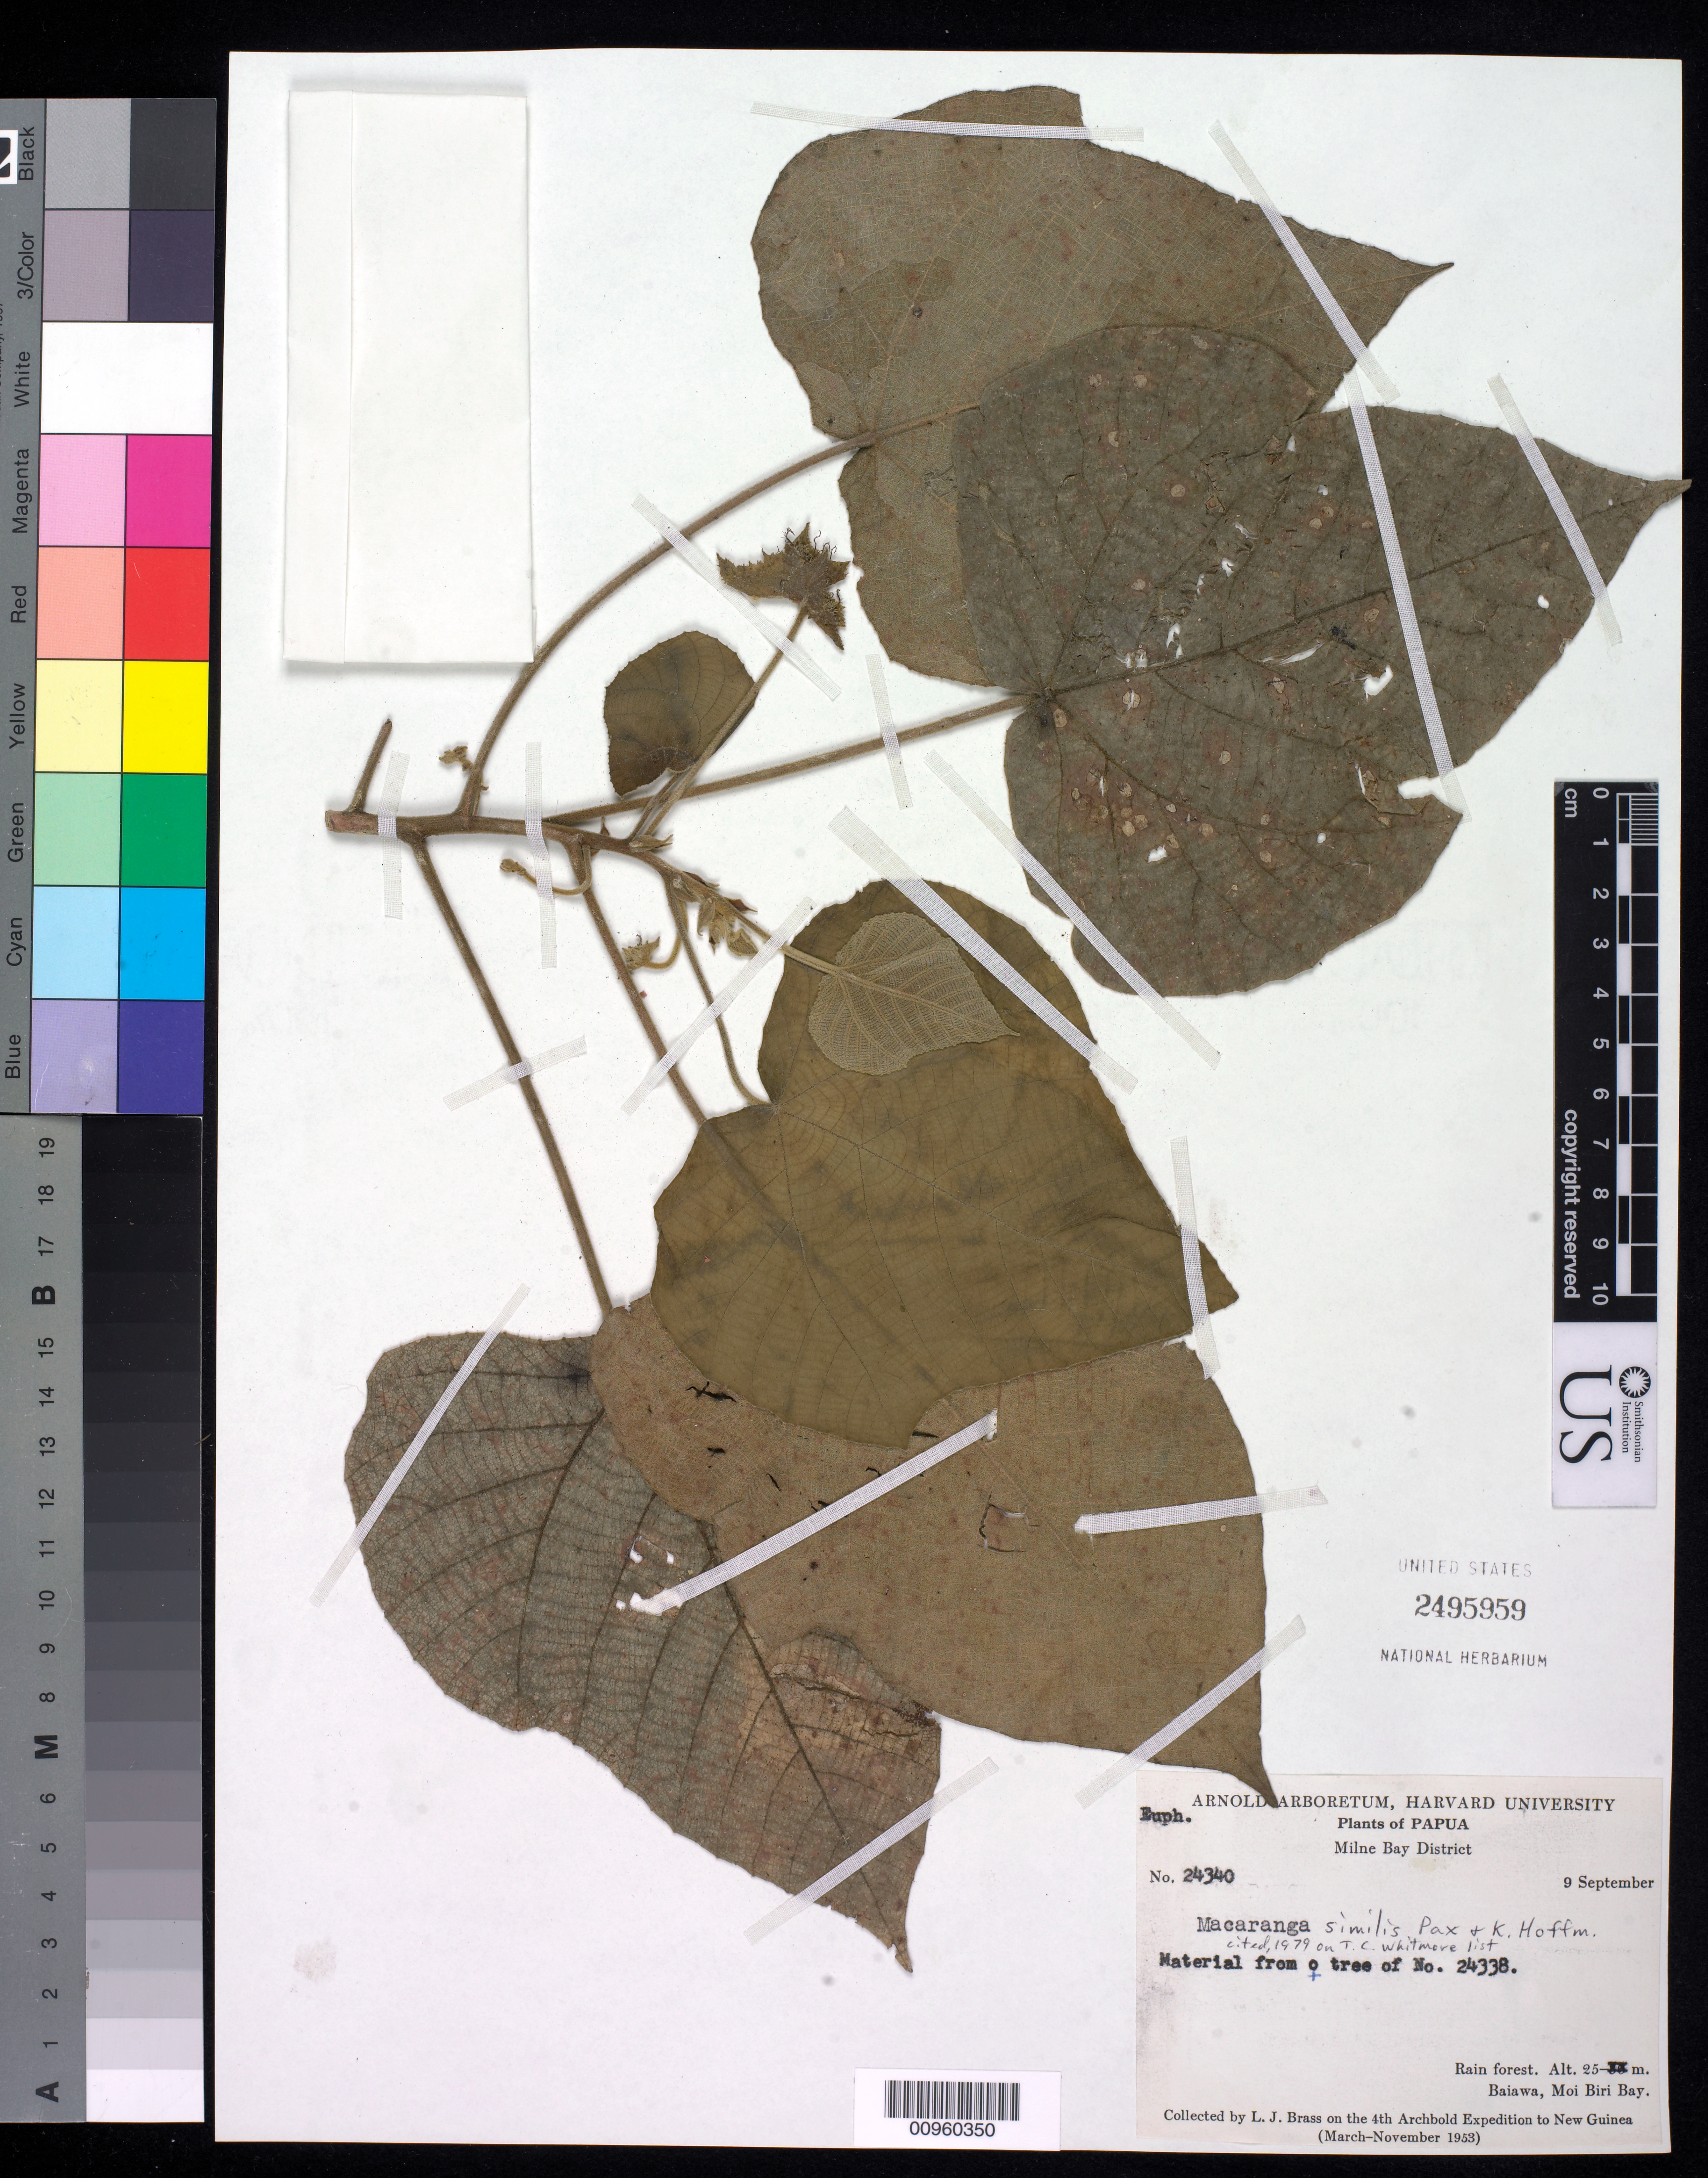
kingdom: Plantae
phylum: Tracheophyta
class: Magnoliopsida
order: Malpighiales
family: Euphorbiaceae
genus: Macaranga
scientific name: Macaranga similis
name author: Pax & K. Hoffm.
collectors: L. J. Brass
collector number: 24340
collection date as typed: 09 Sep 1953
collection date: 1953-09-09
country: Papua New Guinea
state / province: Milne Bay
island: New Guinea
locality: Baiawa, Moi Biri Bay, Papua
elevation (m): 25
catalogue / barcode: US 2495959